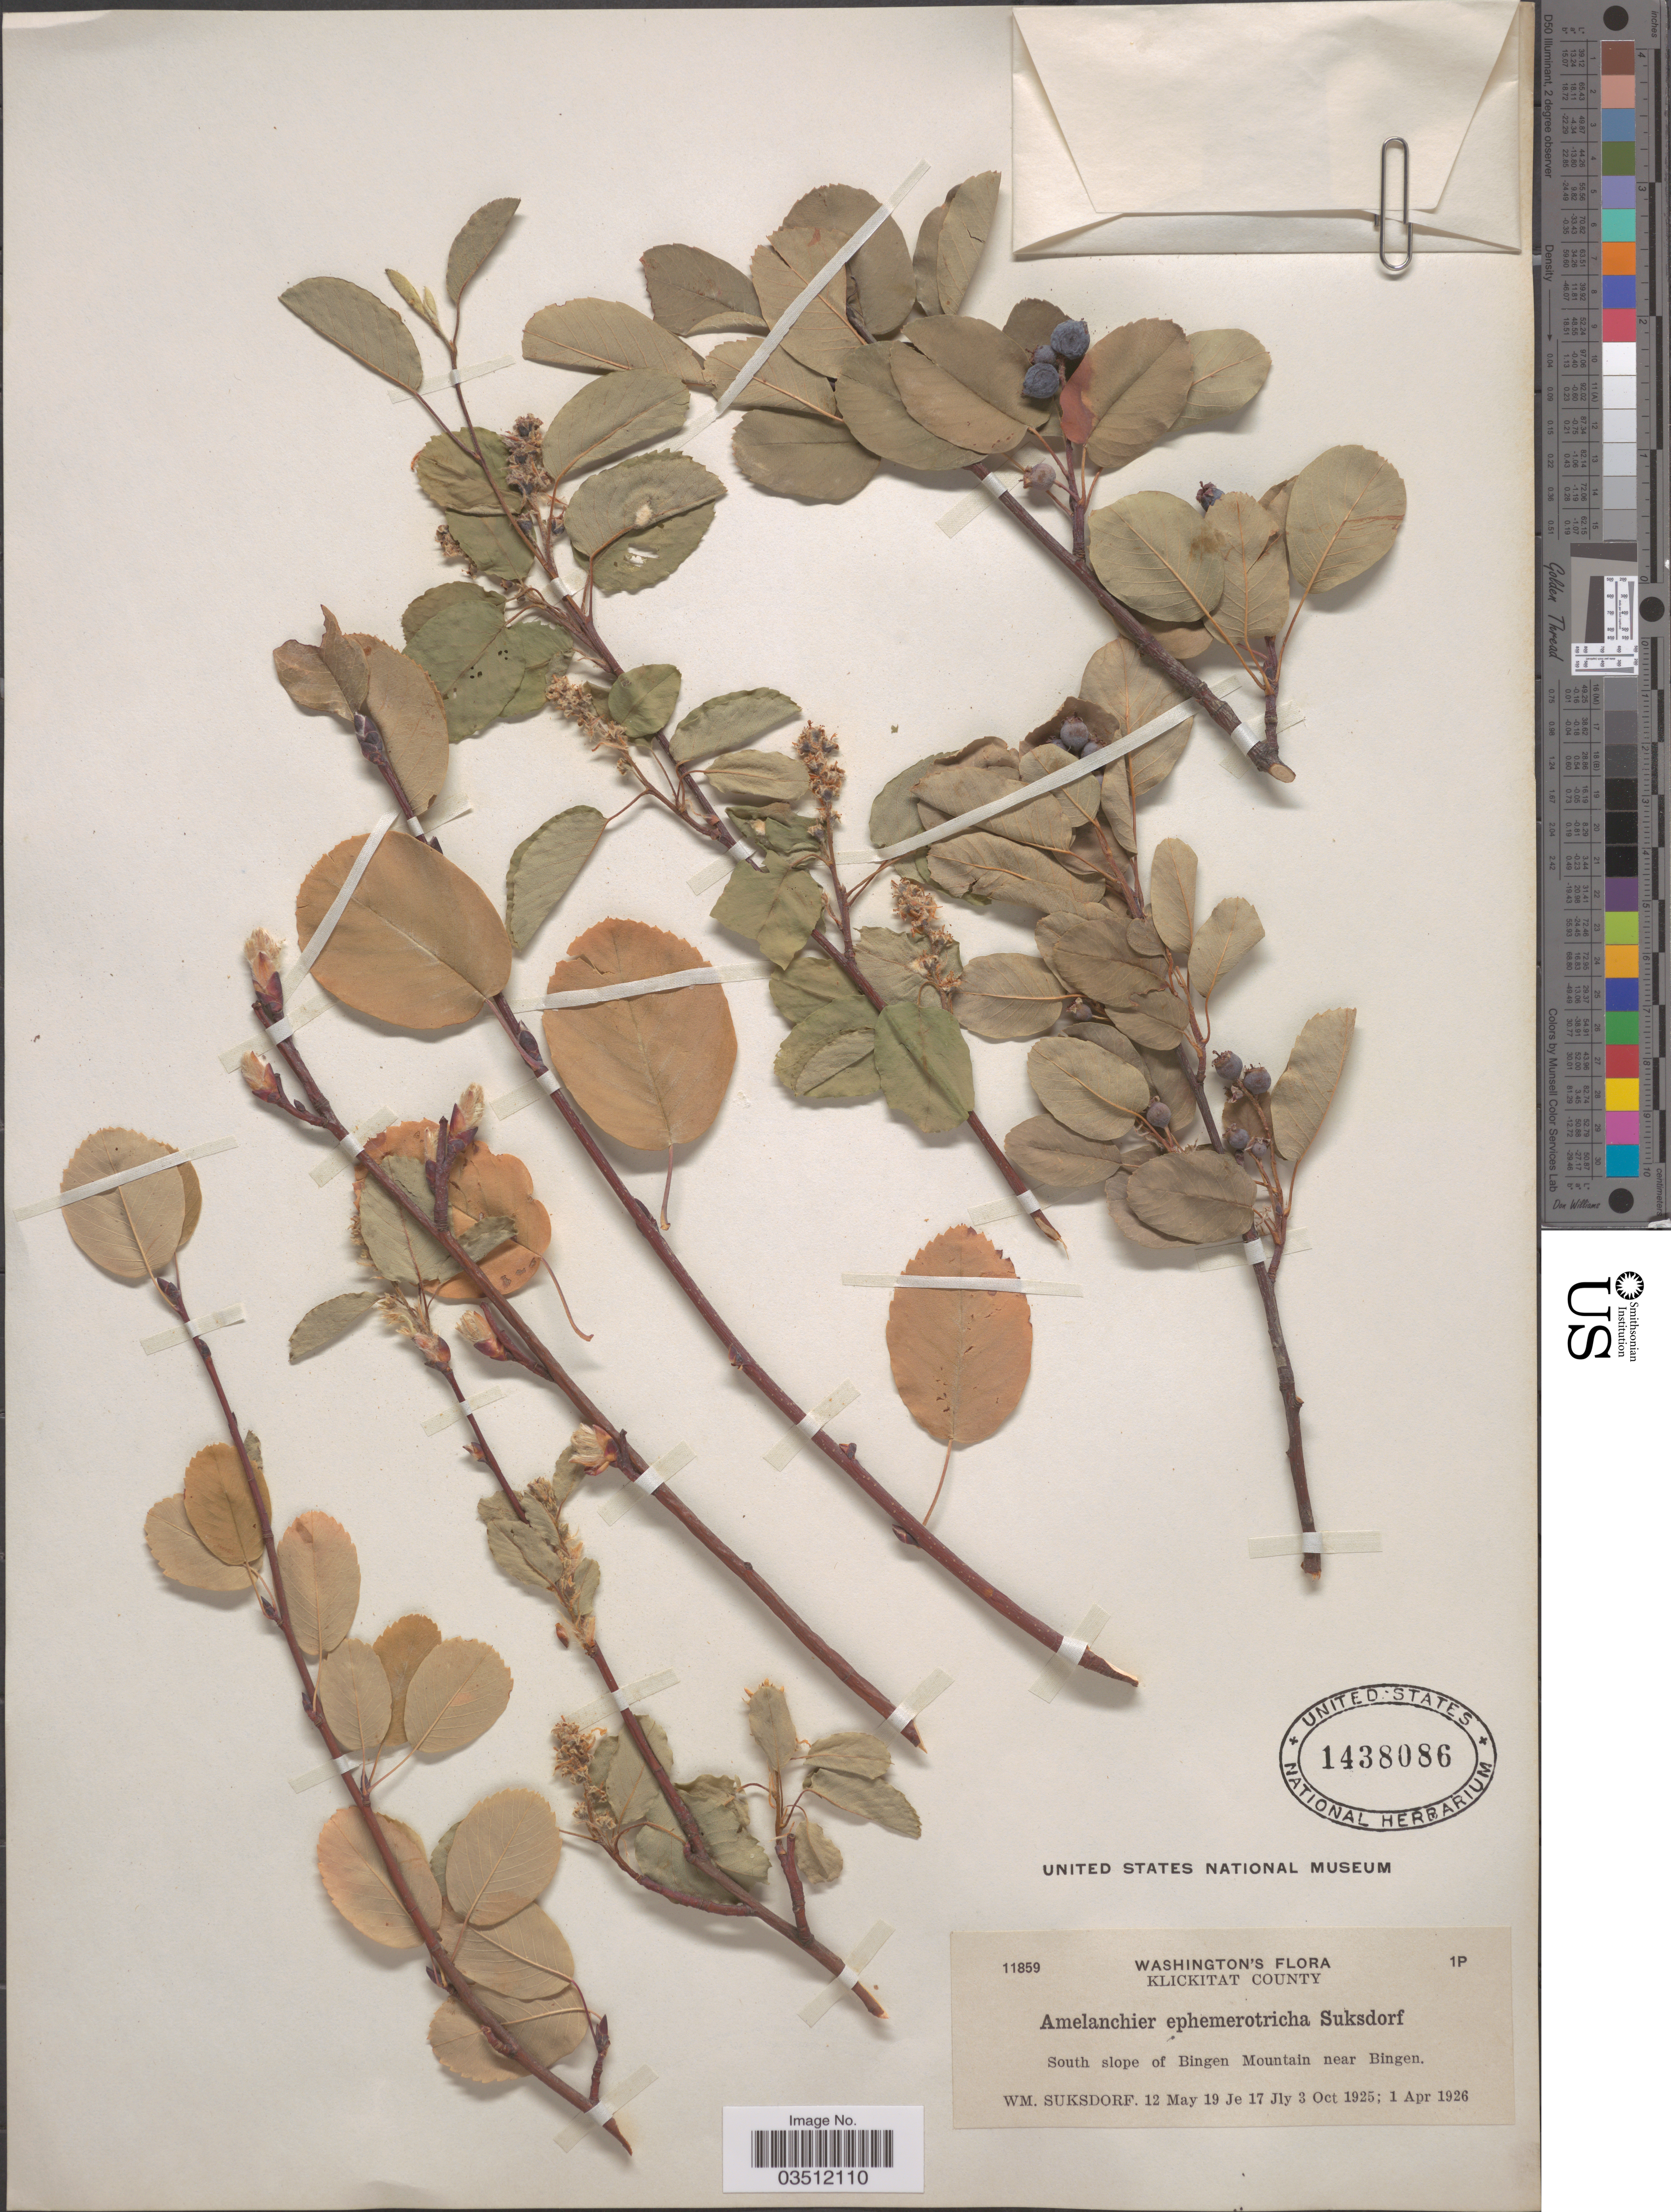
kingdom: Plantae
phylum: Tracheophyta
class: Magnoliopsida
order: Rosales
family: Rosaceae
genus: Amelanchier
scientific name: Amelanchier ephemerotricha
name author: Suksd.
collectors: W. N. Suksdorf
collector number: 11859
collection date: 1925-05-12/1926-04-01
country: United States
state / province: Washington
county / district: Klickitat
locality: Klickitat County. South slope of Bingen Mountain near Bingen.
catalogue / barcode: US 1438086